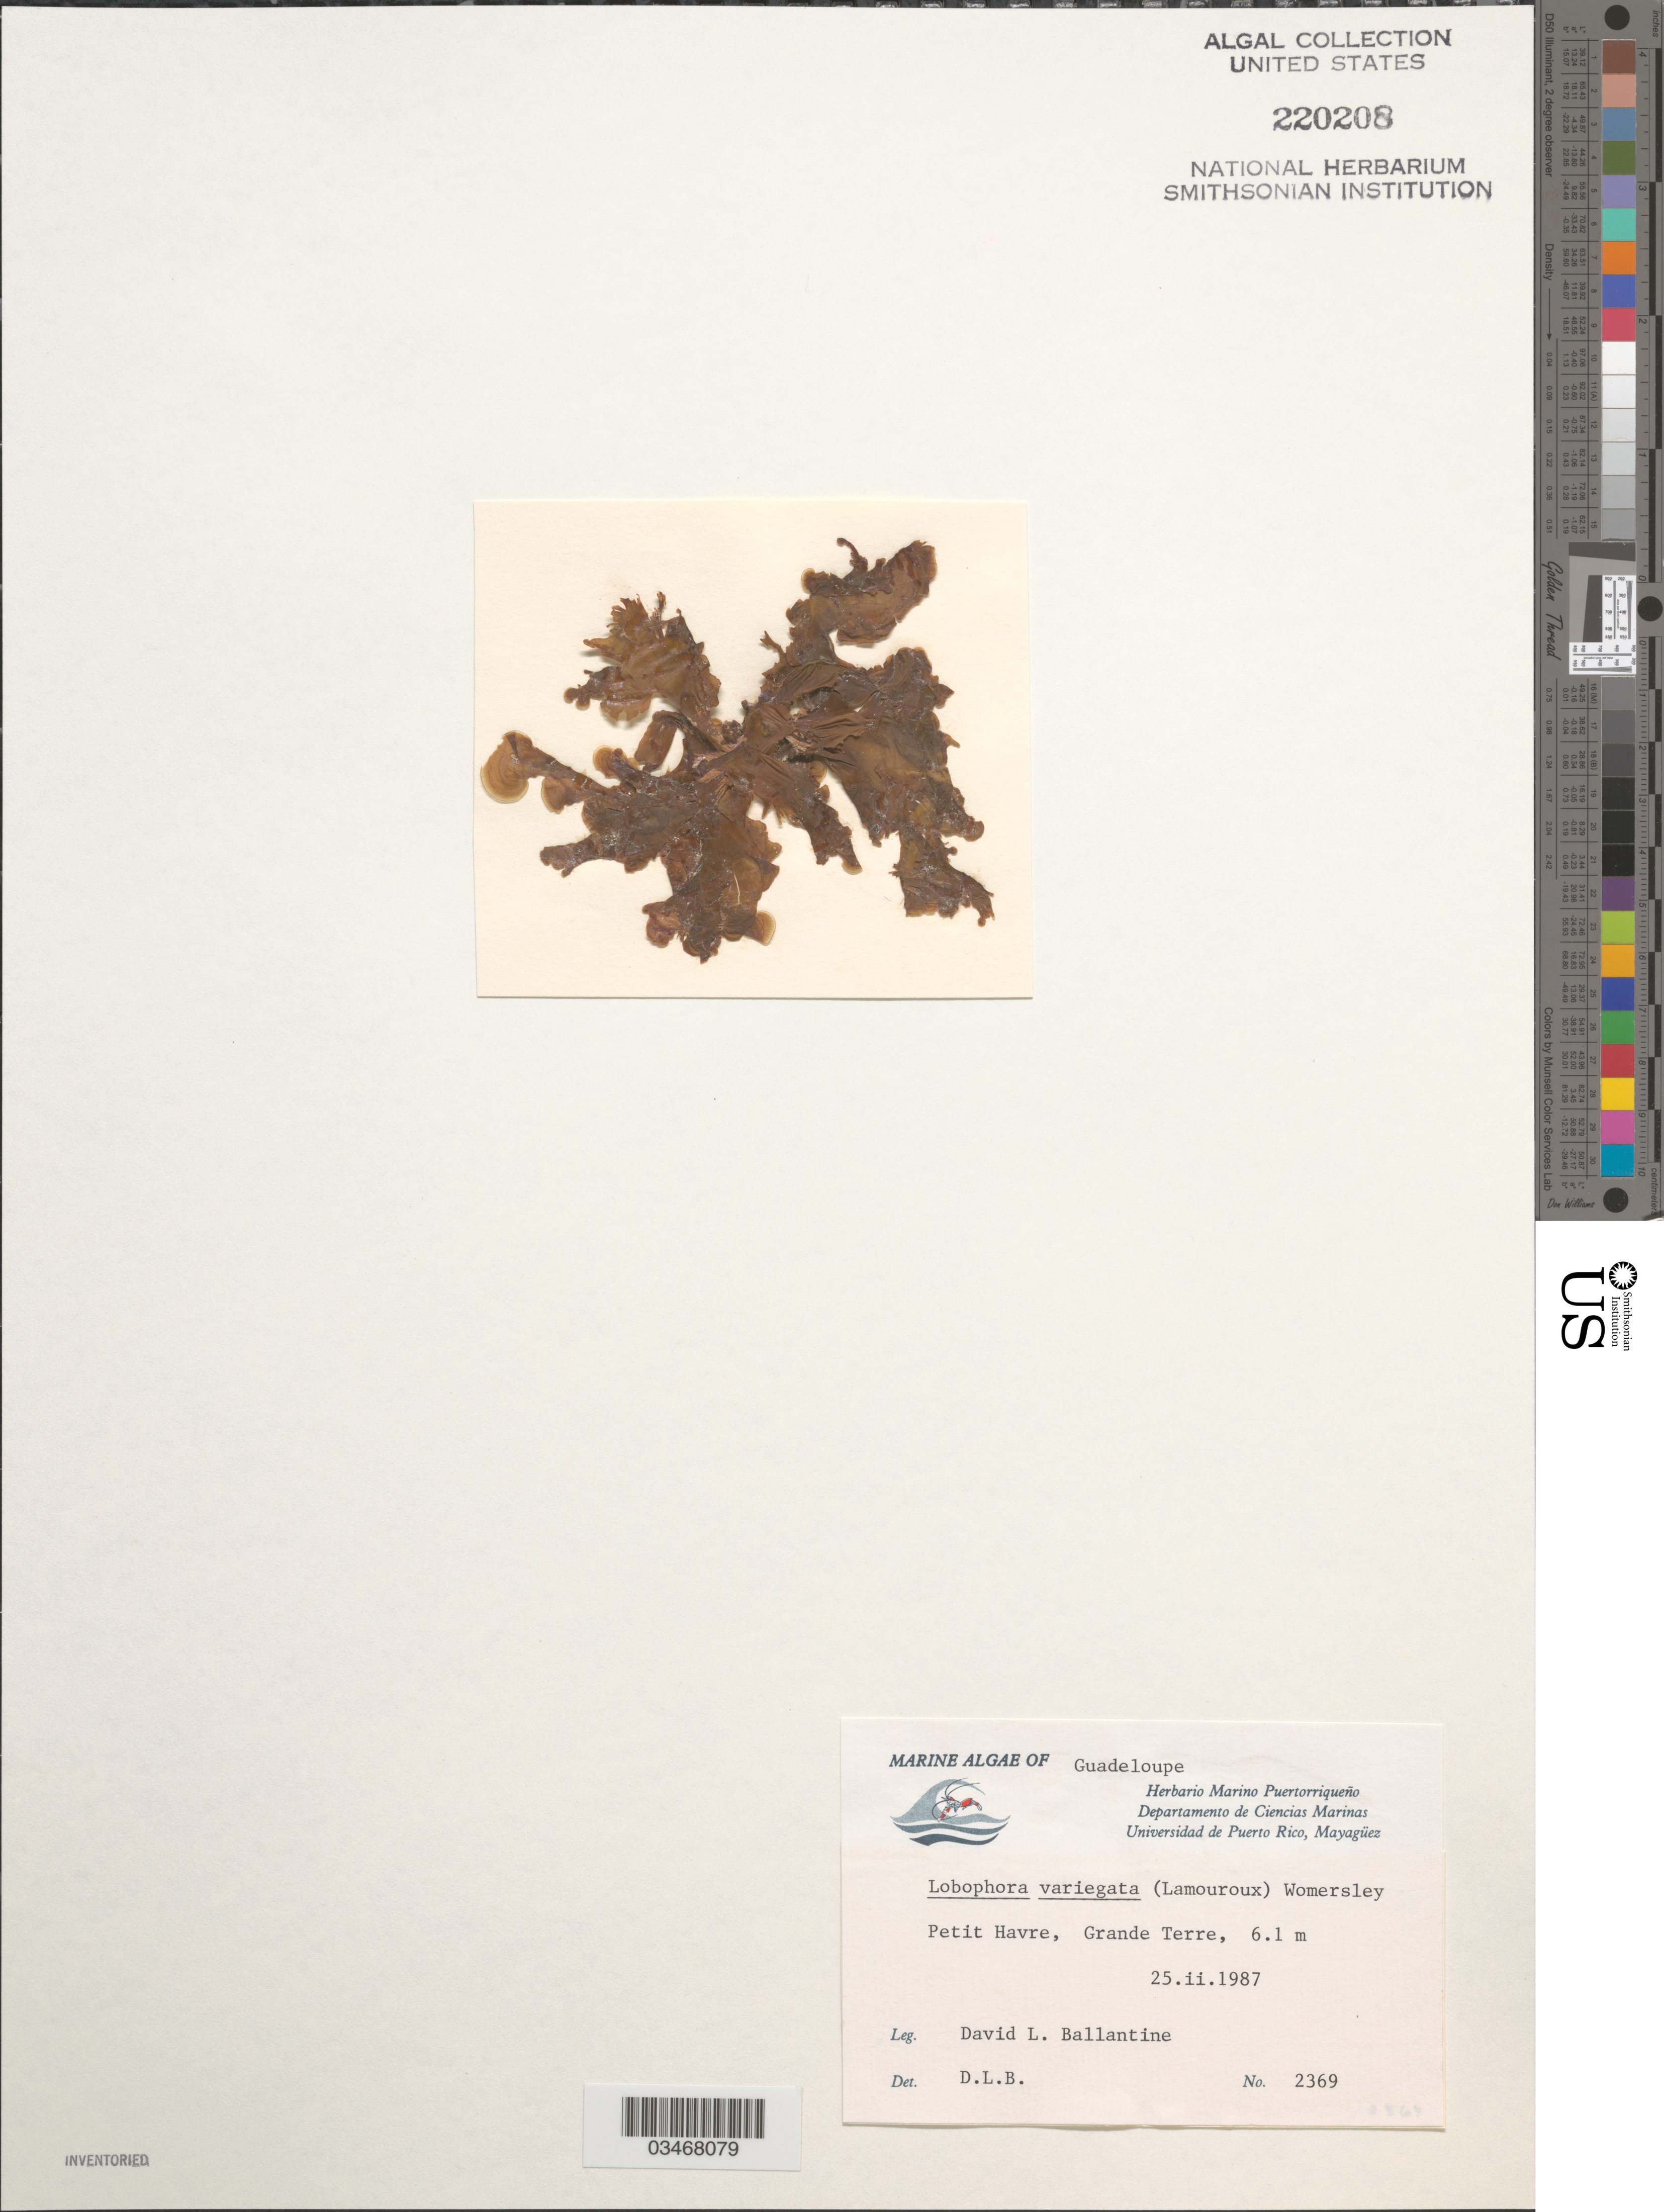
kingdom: Chromista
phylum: Ochrophyta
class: Phaeophyceae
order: Dictyotales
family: Dictyotaceae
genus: Lobophora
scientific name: Lobophora variegata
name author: (J.V.Lamouroux) Womersley & E.C. Oliveira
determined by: Ballantine, D. L.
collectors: D.L. Ballantine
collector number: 2369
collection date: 1987-02-25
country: Guadeloupe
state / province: Grande Terre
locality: Petit Havre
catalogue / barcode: US 220208